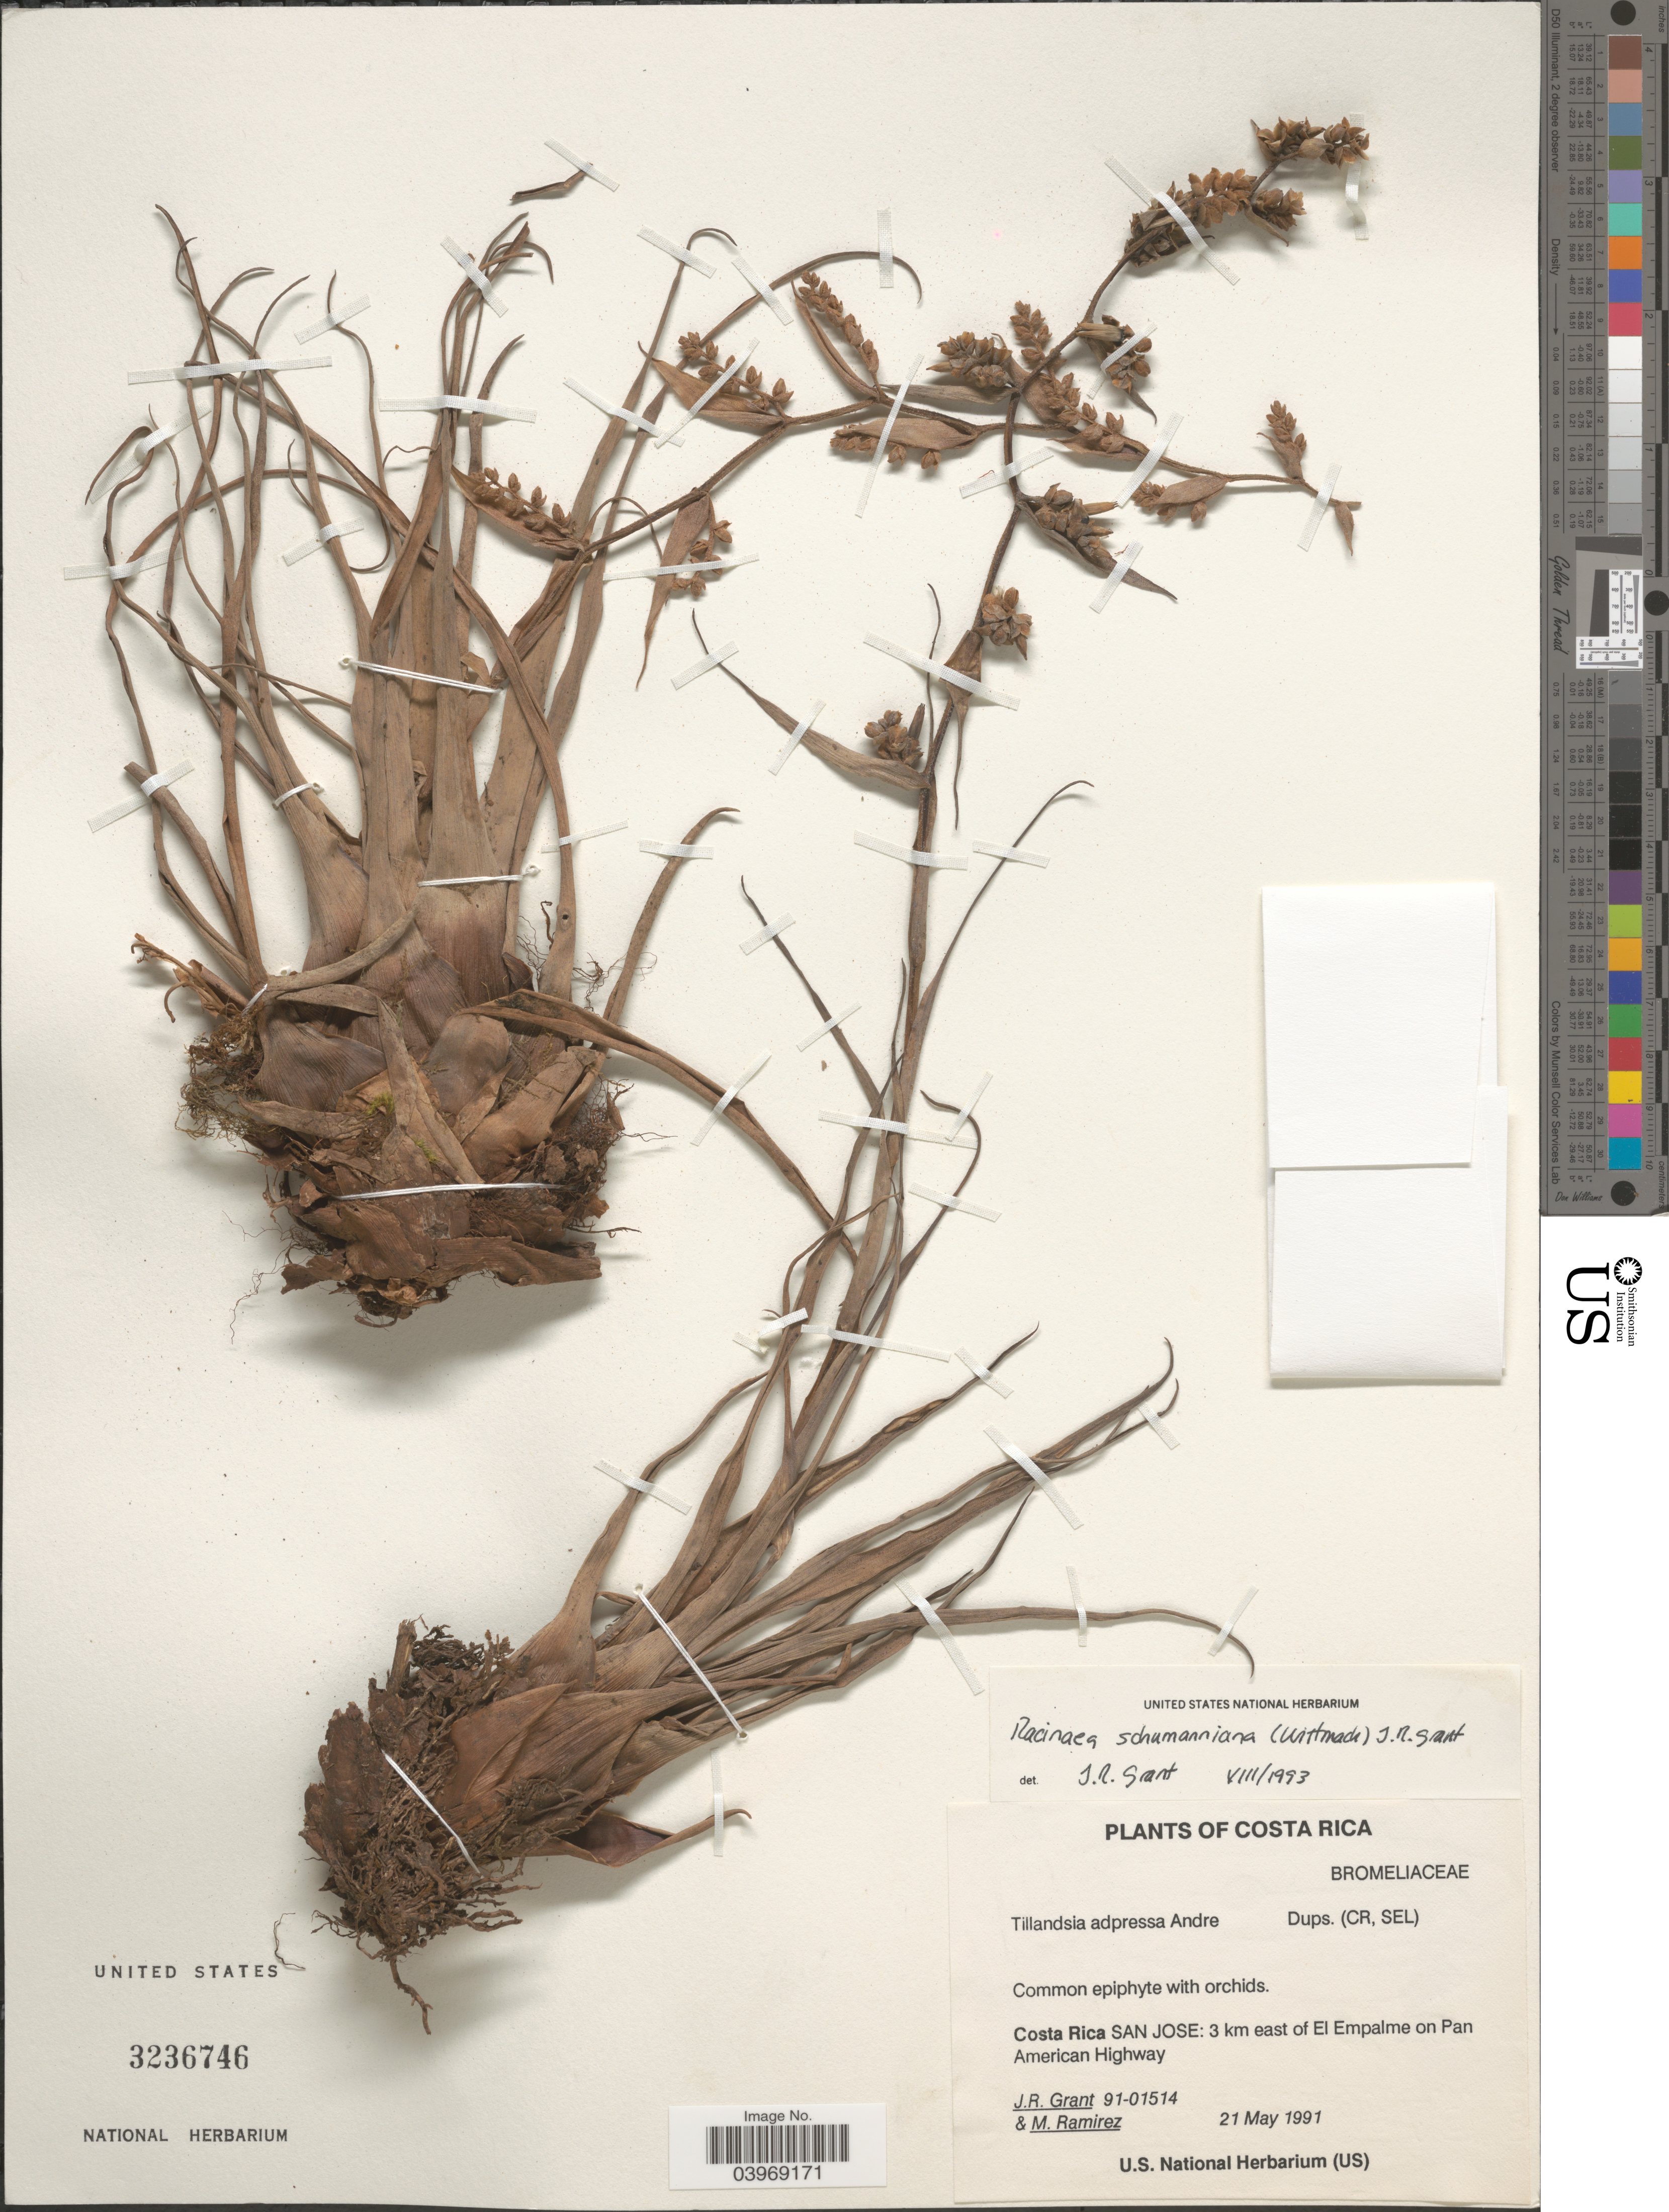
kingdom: Plantae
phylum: Tracheophyta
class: Liliopsida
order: Poales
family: Bromeliaceae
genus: Racinaea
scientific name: Racinaea schumanniana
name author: (Wittm.) J.R. Grant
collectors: J. Grant & M. Ramirez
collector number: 91-01514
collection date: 1991-05-21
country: Costa Rica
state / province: San José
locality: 3 km east of El Empalme on Pan American Highway.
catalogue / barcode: US 3236746